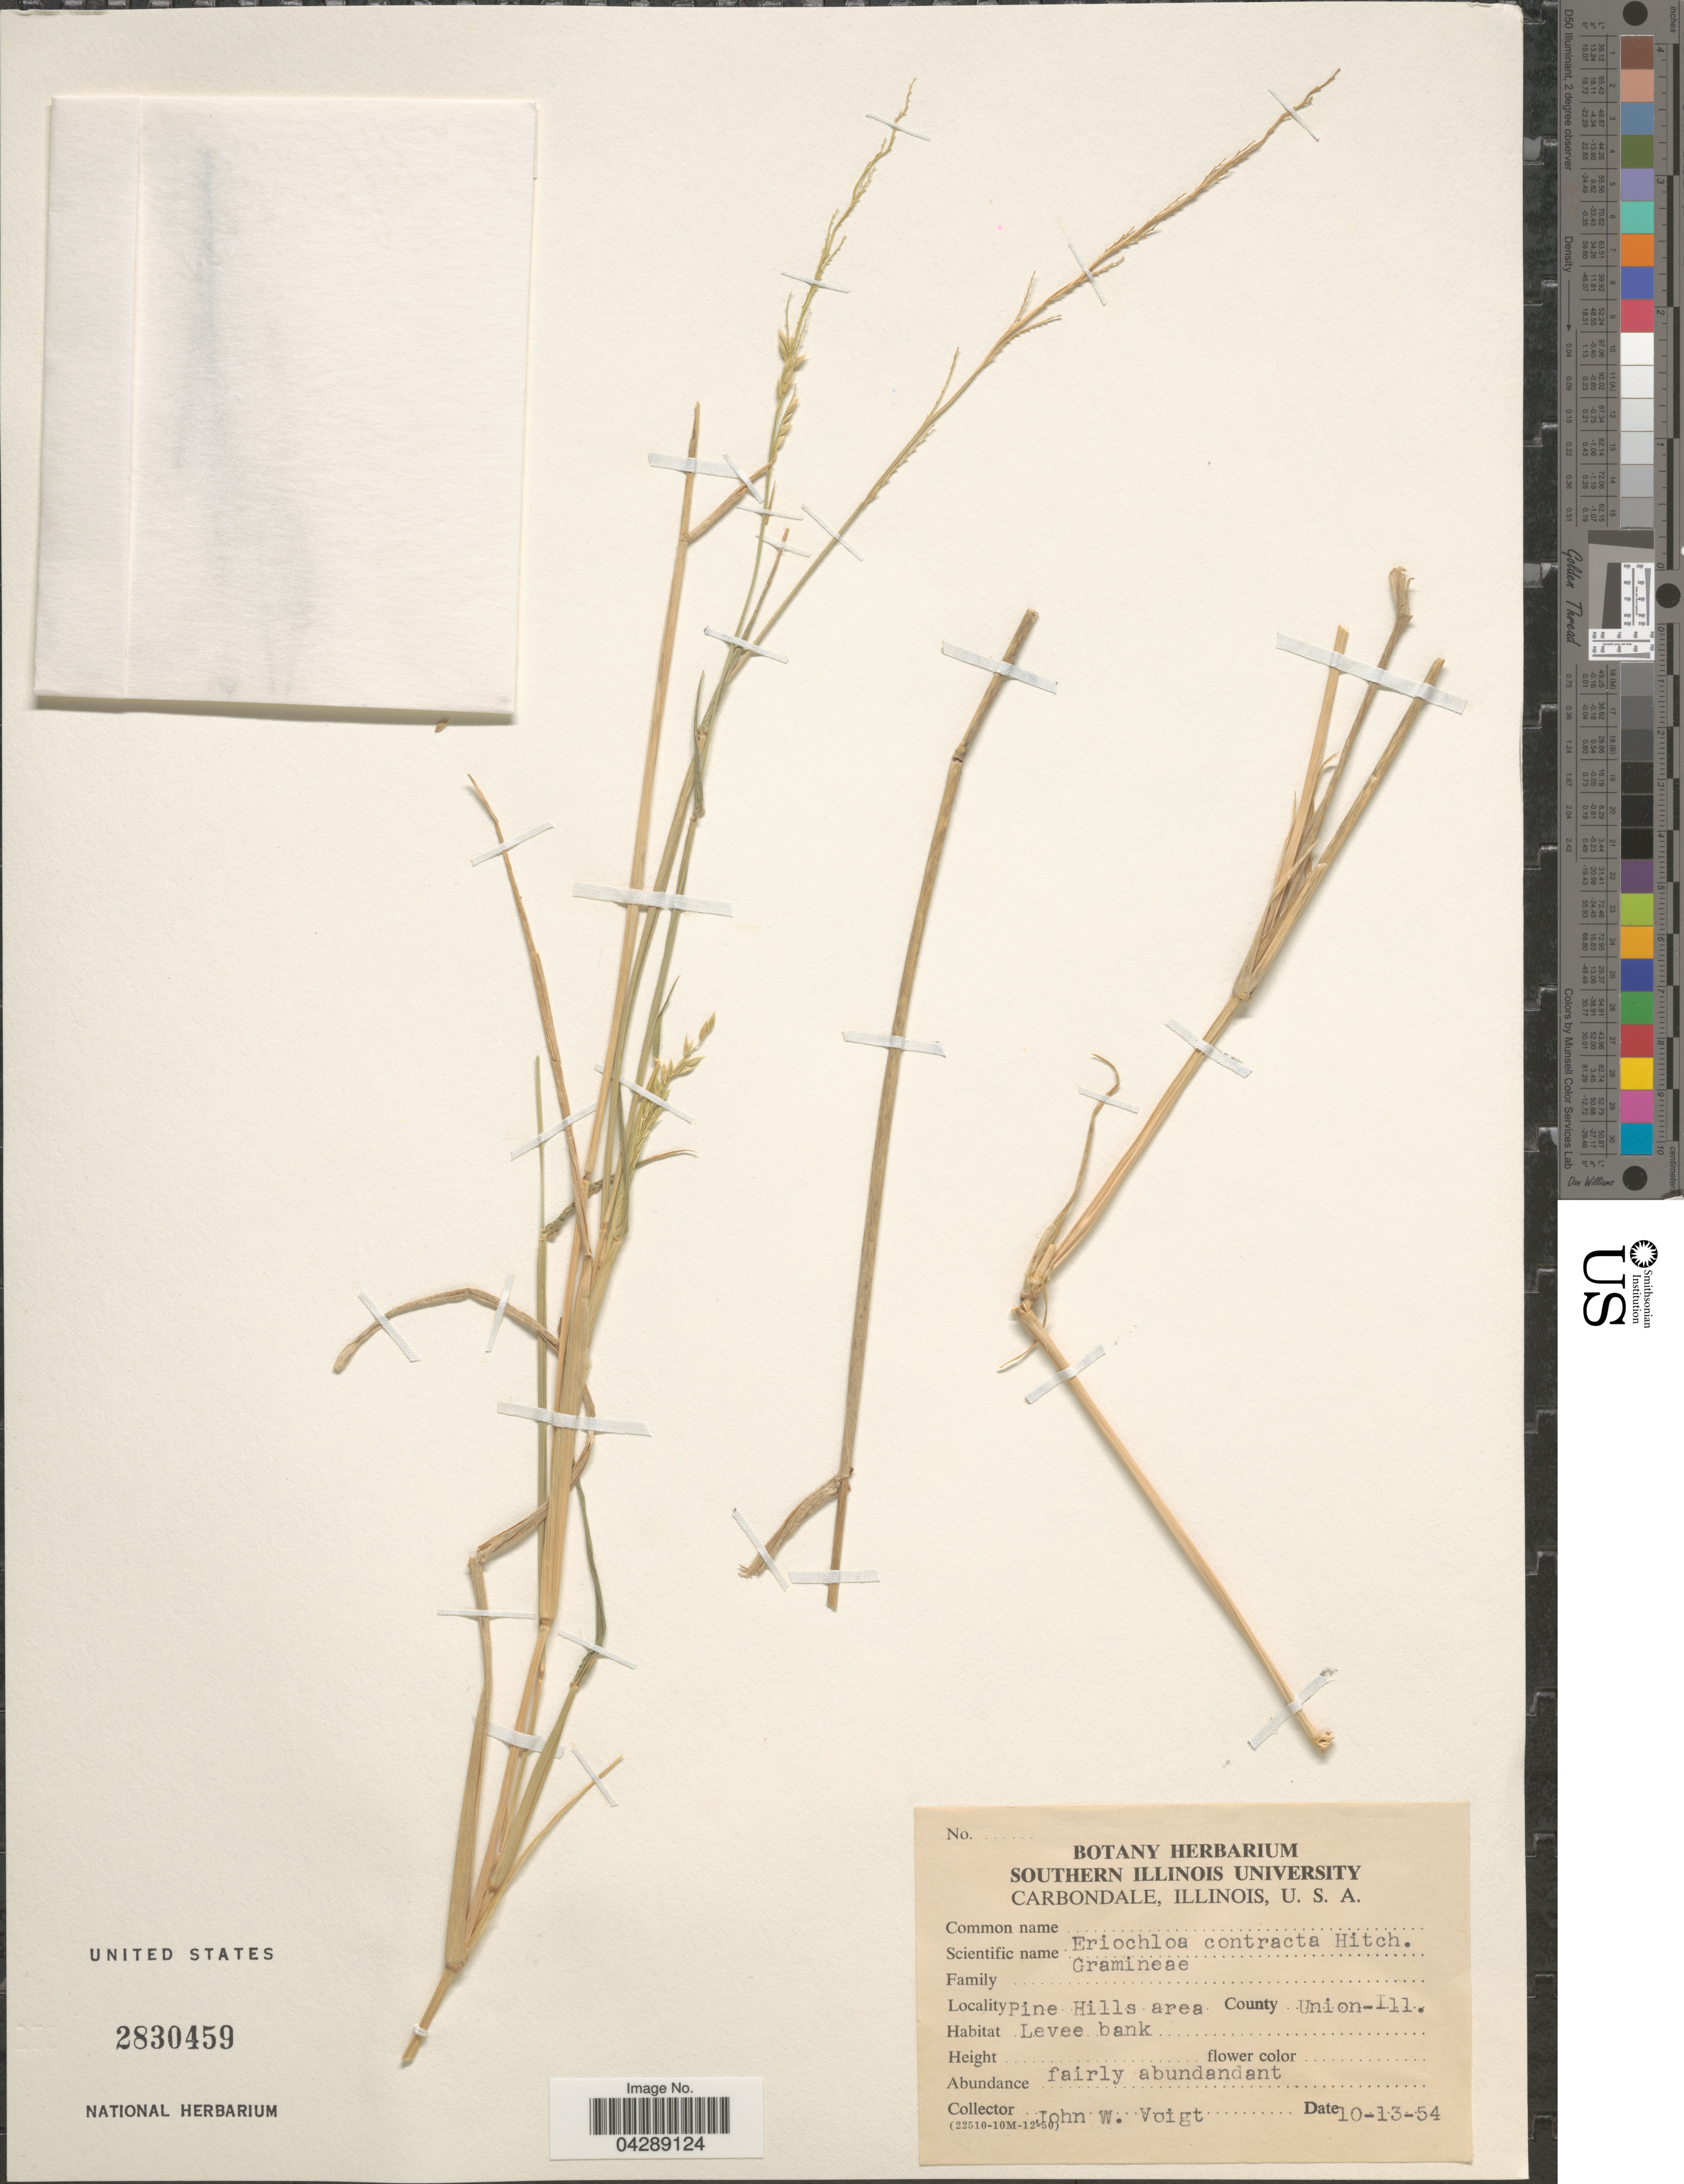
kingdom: Plantae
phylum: Tracheophyta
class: Liliopsida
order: Poales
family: Poaceae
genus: Eriochloa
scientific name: Eriochloa contracta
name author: Hitchc.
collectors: J. Voigt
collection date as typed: Transcribed d/m/y: 13/10/54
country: United States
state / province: Illinois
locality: Pine Hills area County Union. Levee bank.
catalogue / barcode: US 2830459